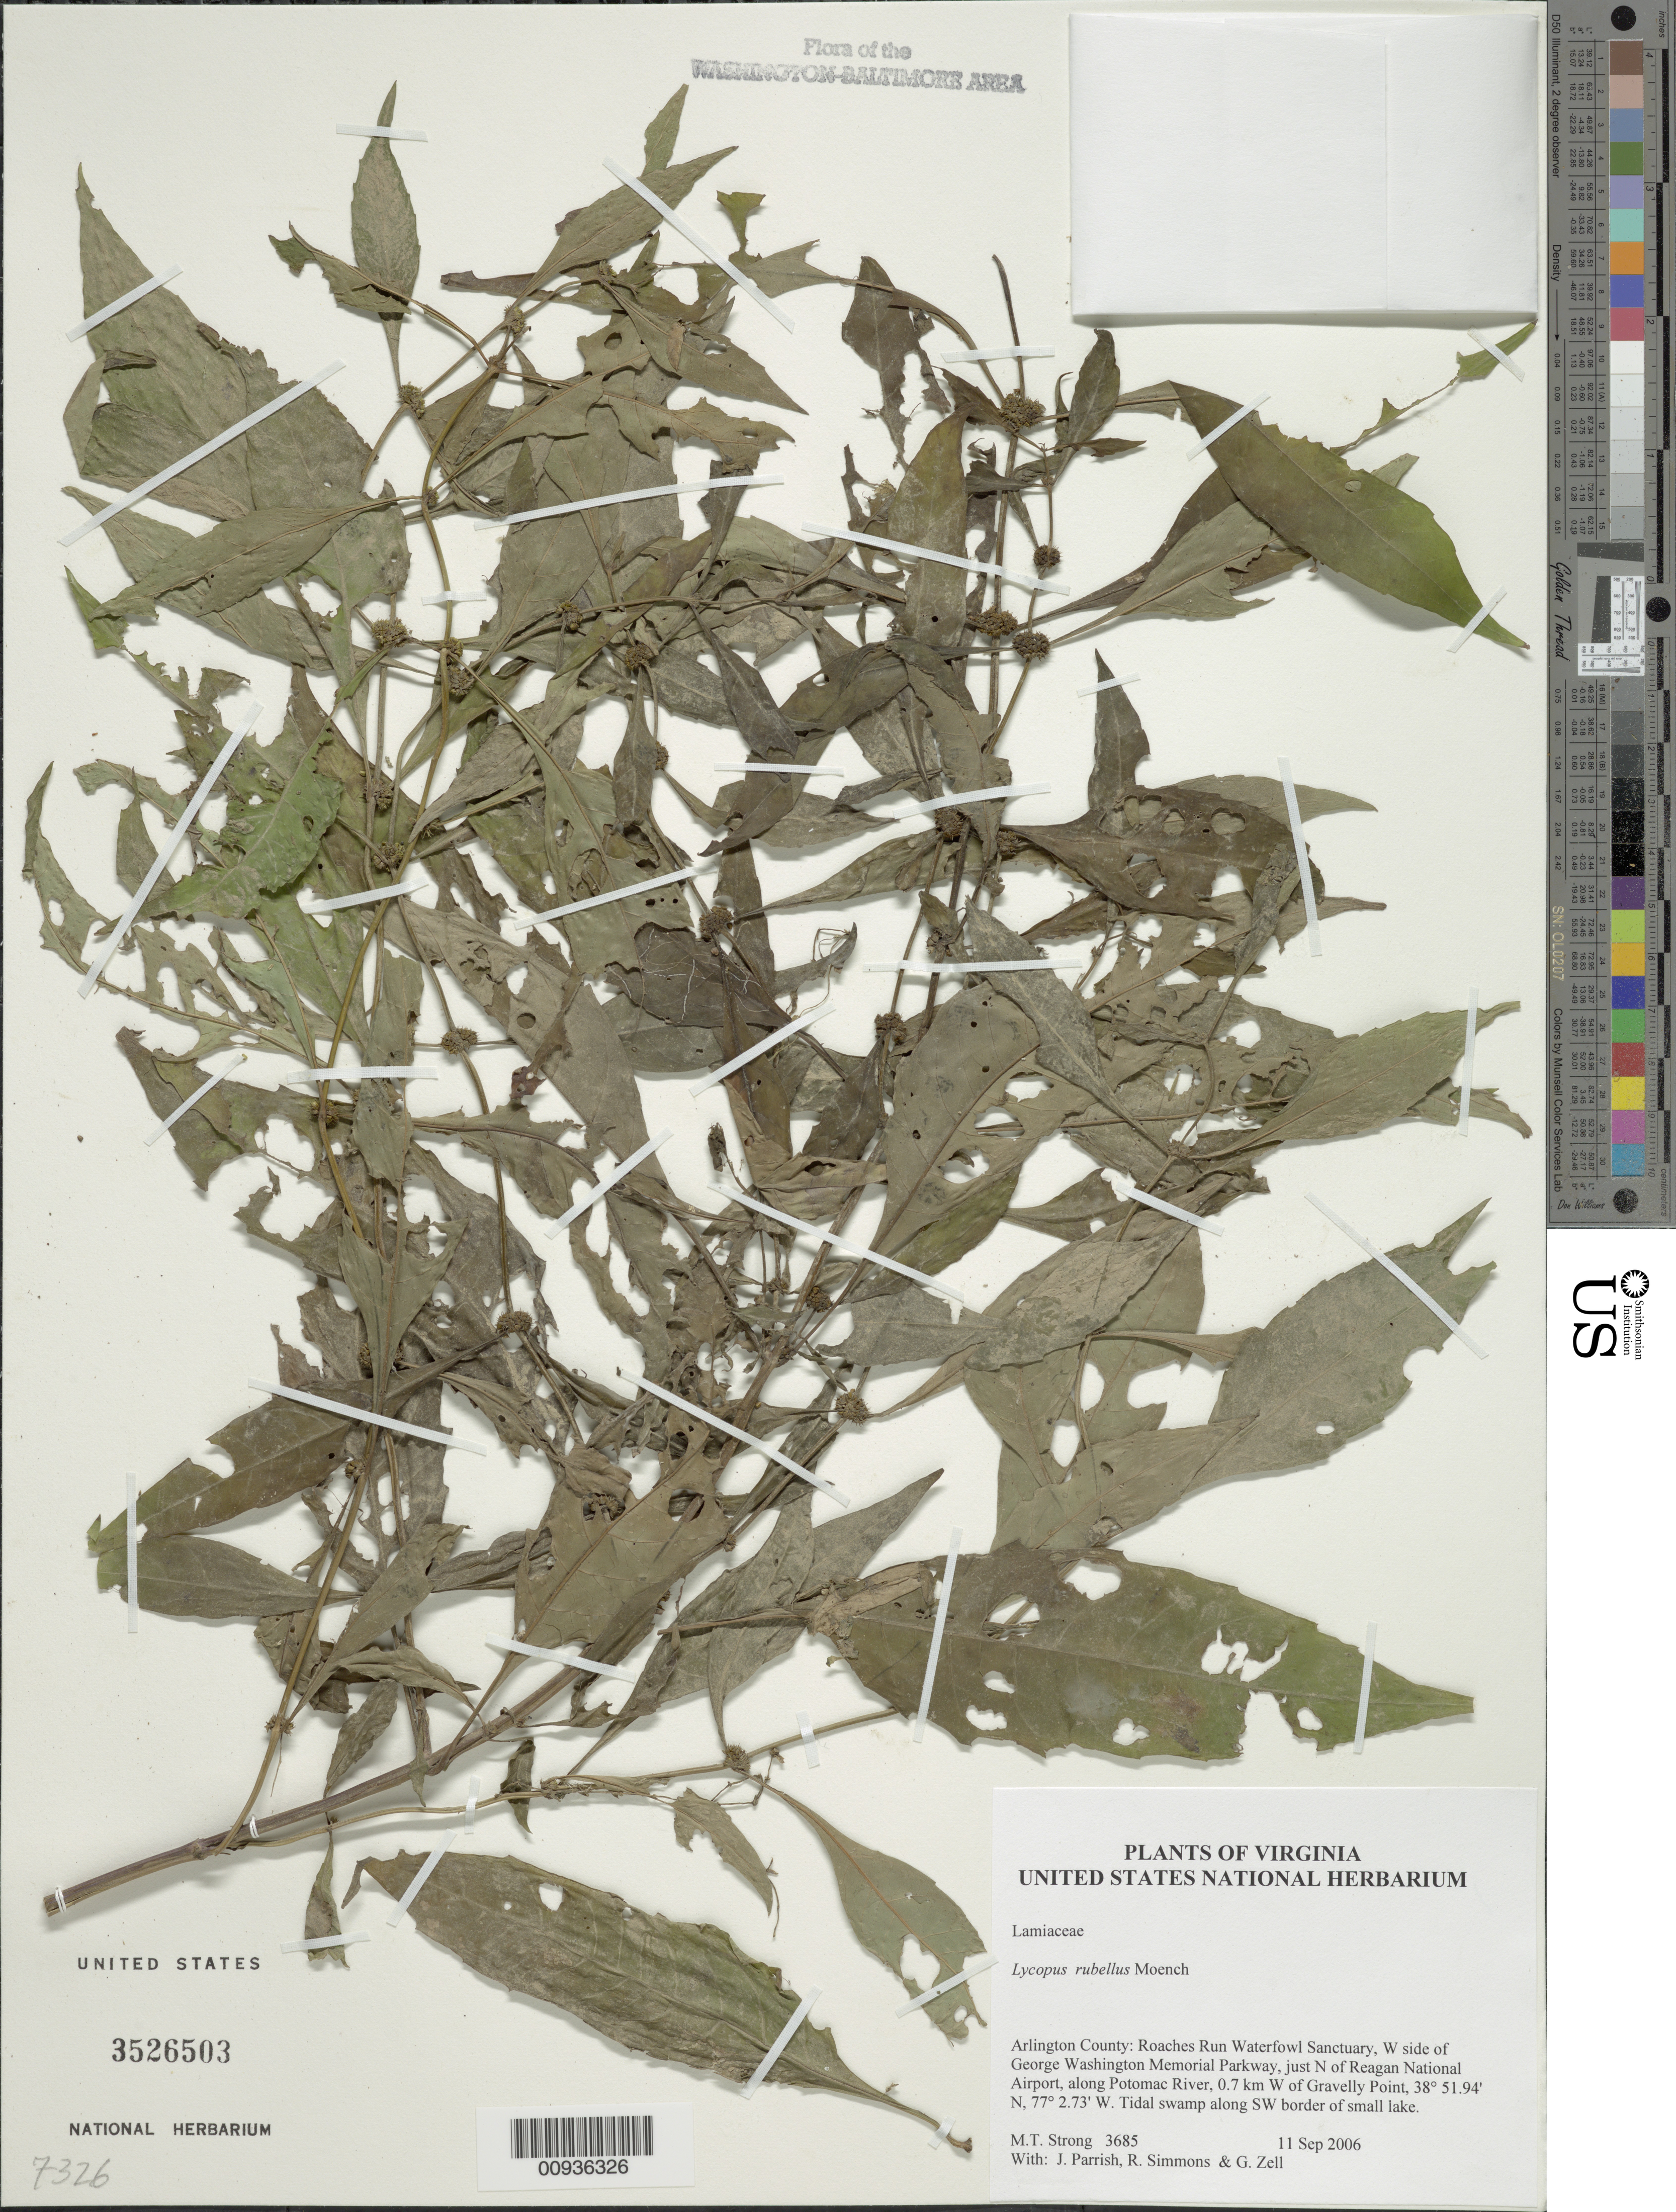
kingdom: Plantae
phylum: Tracheophyta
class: Magnoliopsida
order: Lamiales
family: Lamiaceae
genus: Lycopus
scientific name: Lycopus rubellus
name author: Moench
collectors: M. T. Strong, J. Parrish, R. Simmons & G. Zell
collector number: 3685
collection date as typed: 11 Sep 2006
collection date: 2006-09-11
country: United States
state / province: Virginia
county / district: Arlington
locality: Roaches Run Waterfowl Sanctuary, W side of George Washington Memorial Parkway, just N of Reagan National Airport, along Potomac River, 0.7 km W of Gravelly Point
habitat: tidal swamp along SW border of small lake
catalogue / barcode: US 3526503